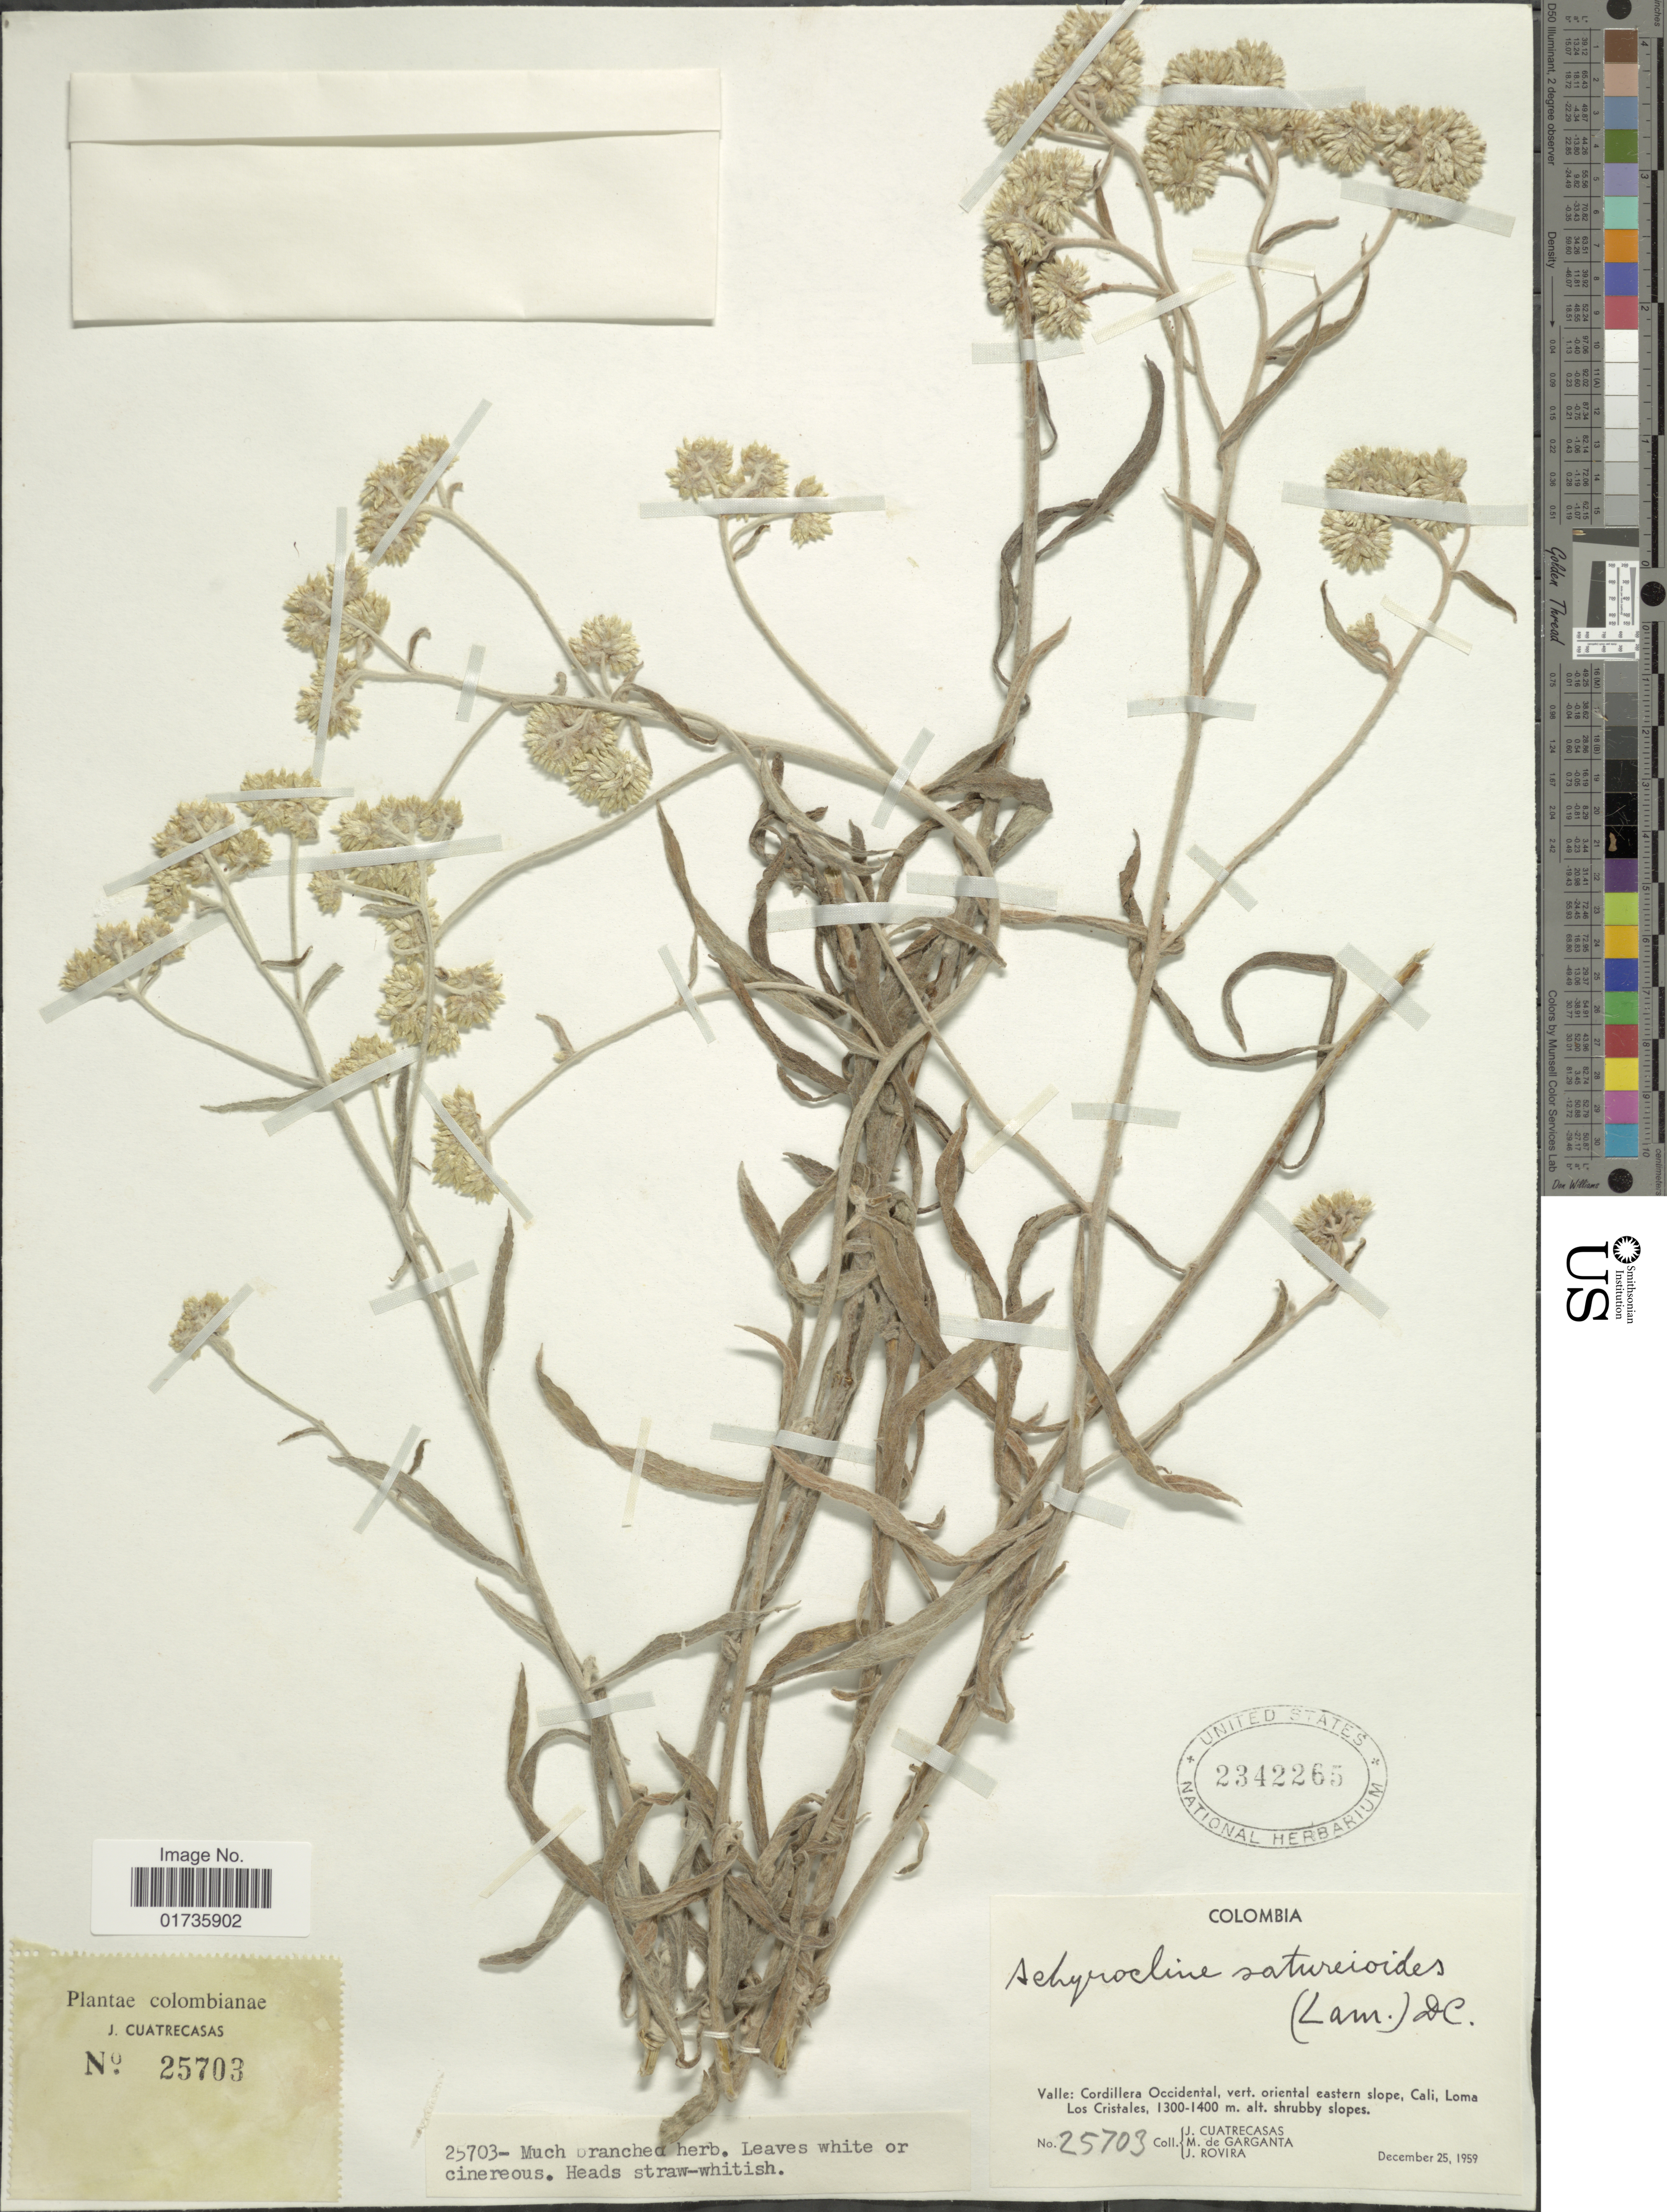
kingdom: Plantae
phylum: Tracheophyta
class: Magnoliopsida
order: Asterales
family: Asteraceae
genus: Achyrocline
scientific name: Achyrocline satureioides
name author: (Lam.) DC.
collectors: J. Cuatrecasas, M. Garganta & J. Rovira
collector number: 25703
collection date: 1959-12-25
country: Colombia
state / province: Valle del Cauca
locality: Cordillera Occidental, vert oriental eastern slope, Cali, Loma Los Cristales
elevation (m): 1300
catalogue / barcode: US 2342265